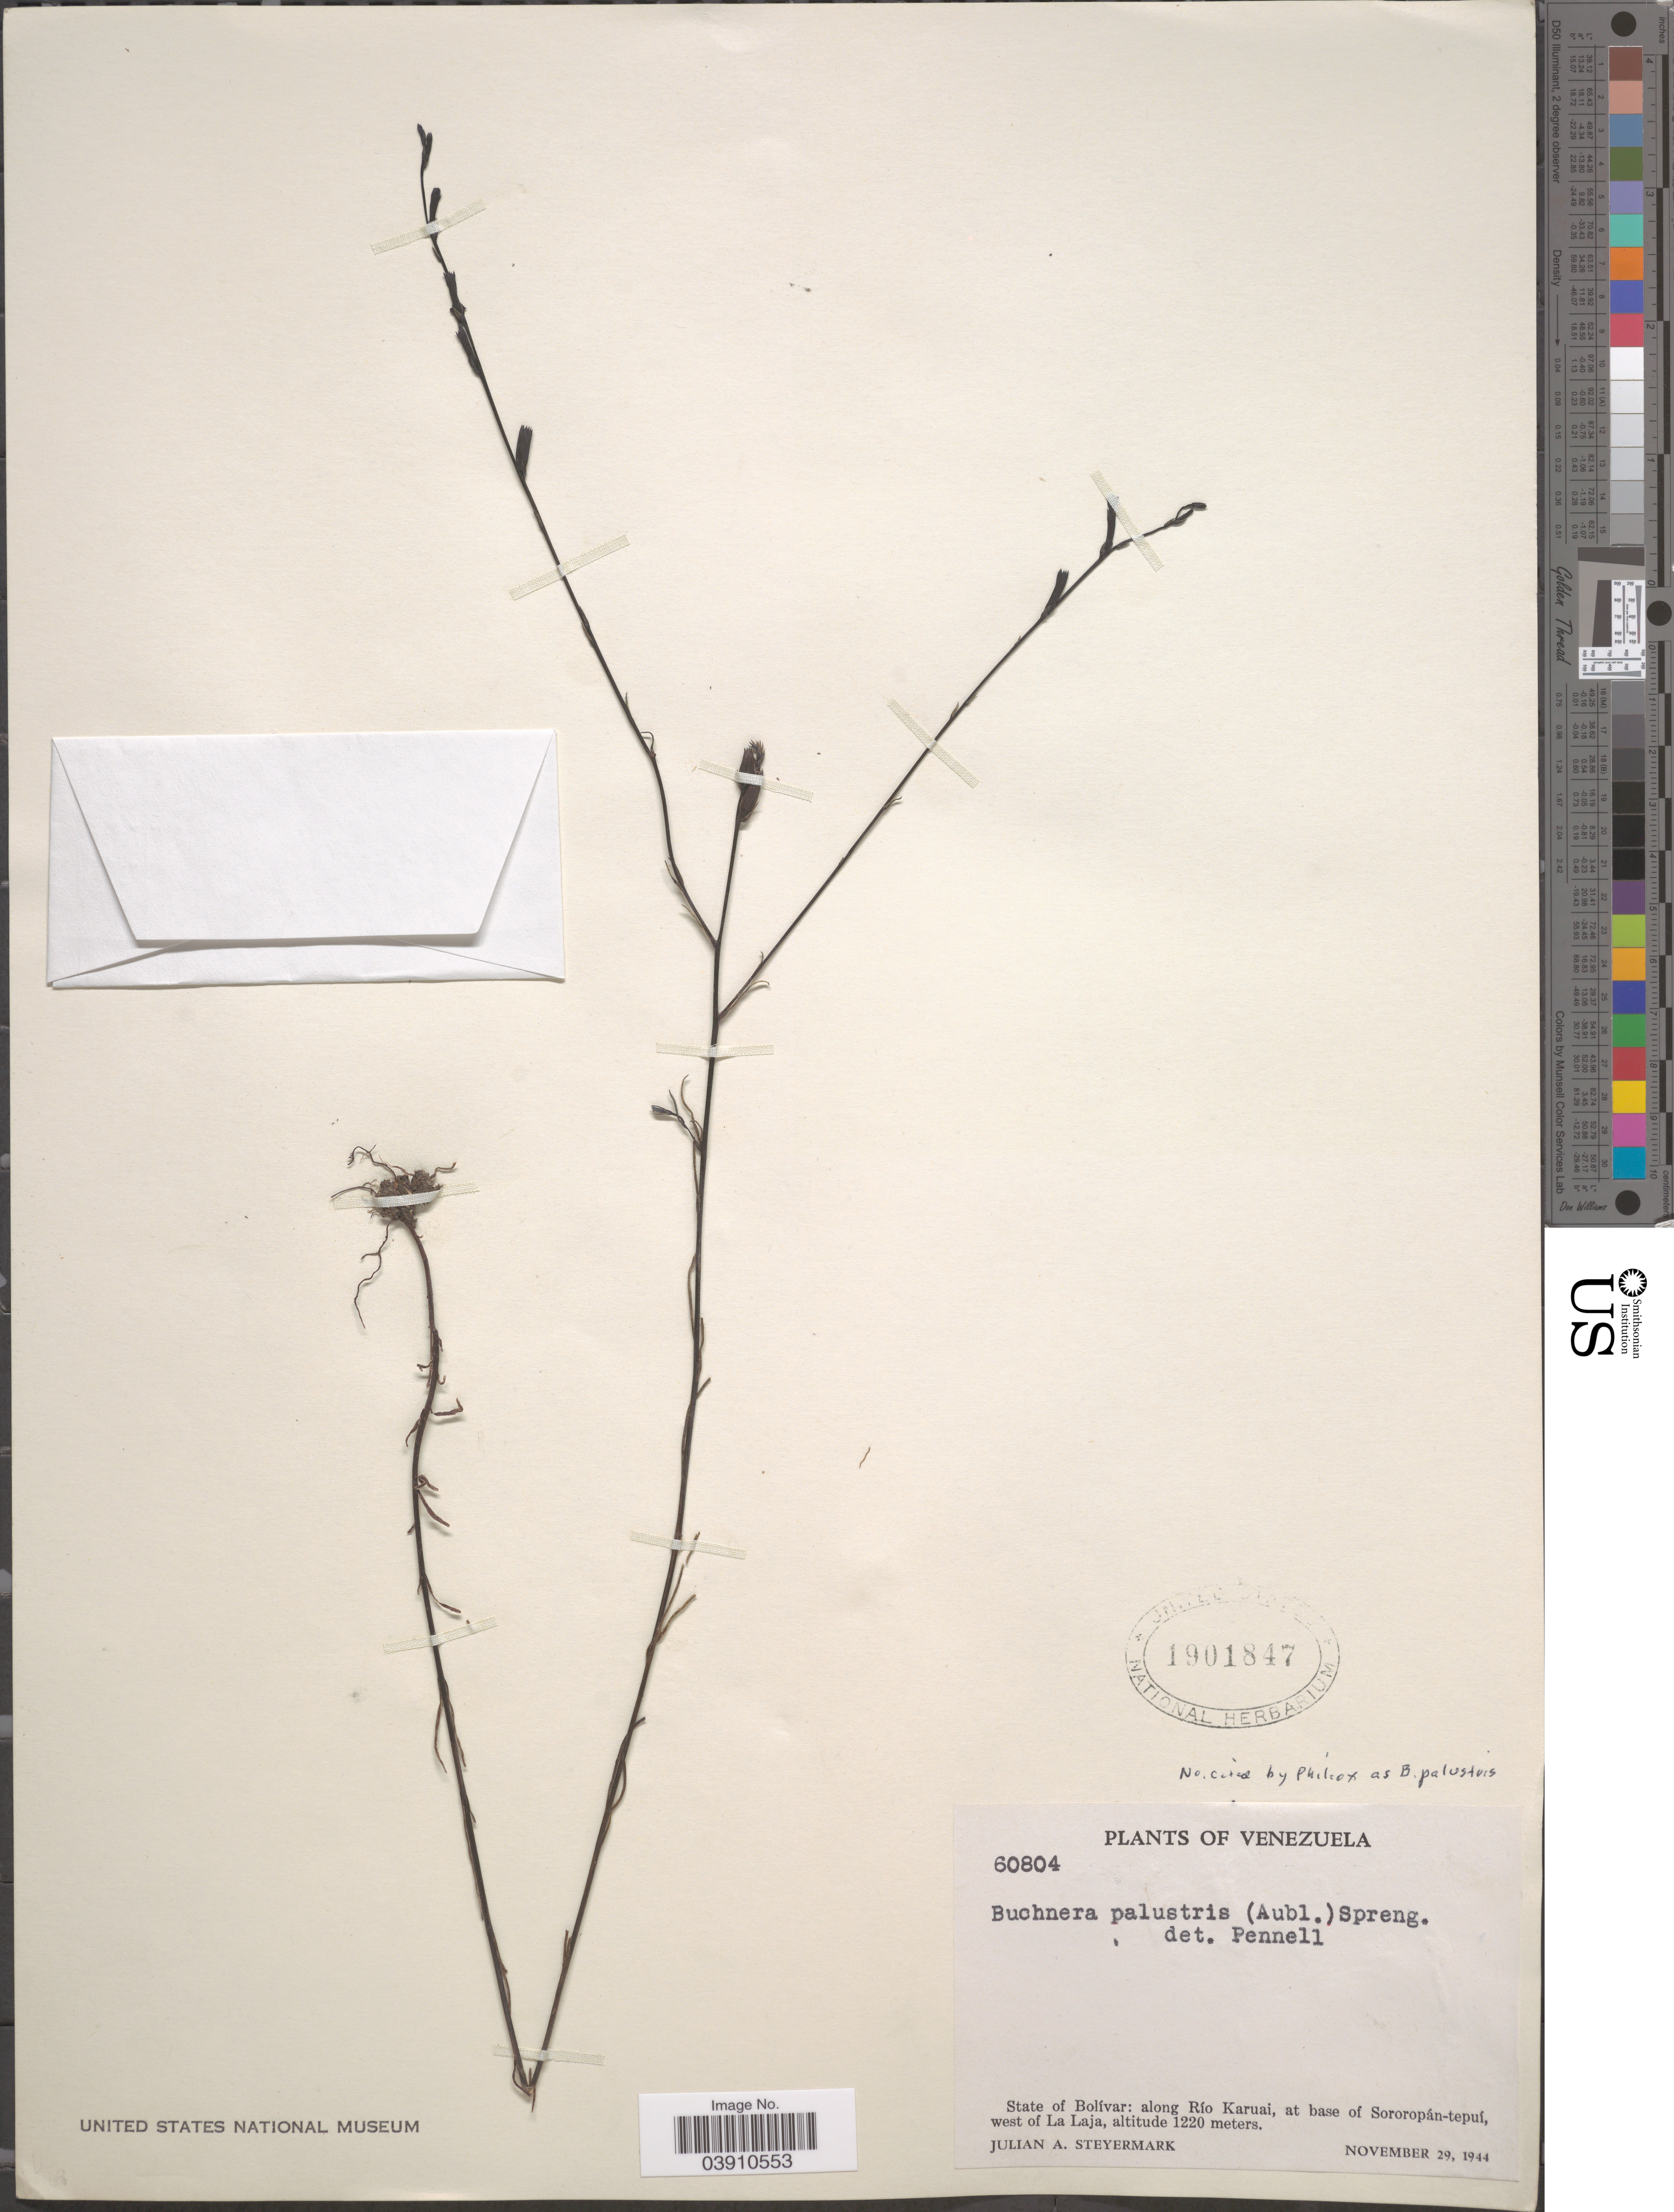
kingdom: Plantae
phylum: Tracheophyta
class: Magnoliopsida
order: Lamiales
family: Orobanchaceae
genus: Buchnera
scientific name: Buchnera palustris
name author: (Aubl.) Spreng.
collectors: J. Steyermark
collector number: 60804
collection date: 1944-11-29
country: Venezuela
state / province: Bolivar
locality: Along Río Karuai, at base of Sororopán-tepuí, west of La Laja.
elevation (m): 1220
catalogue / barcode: US 1901847